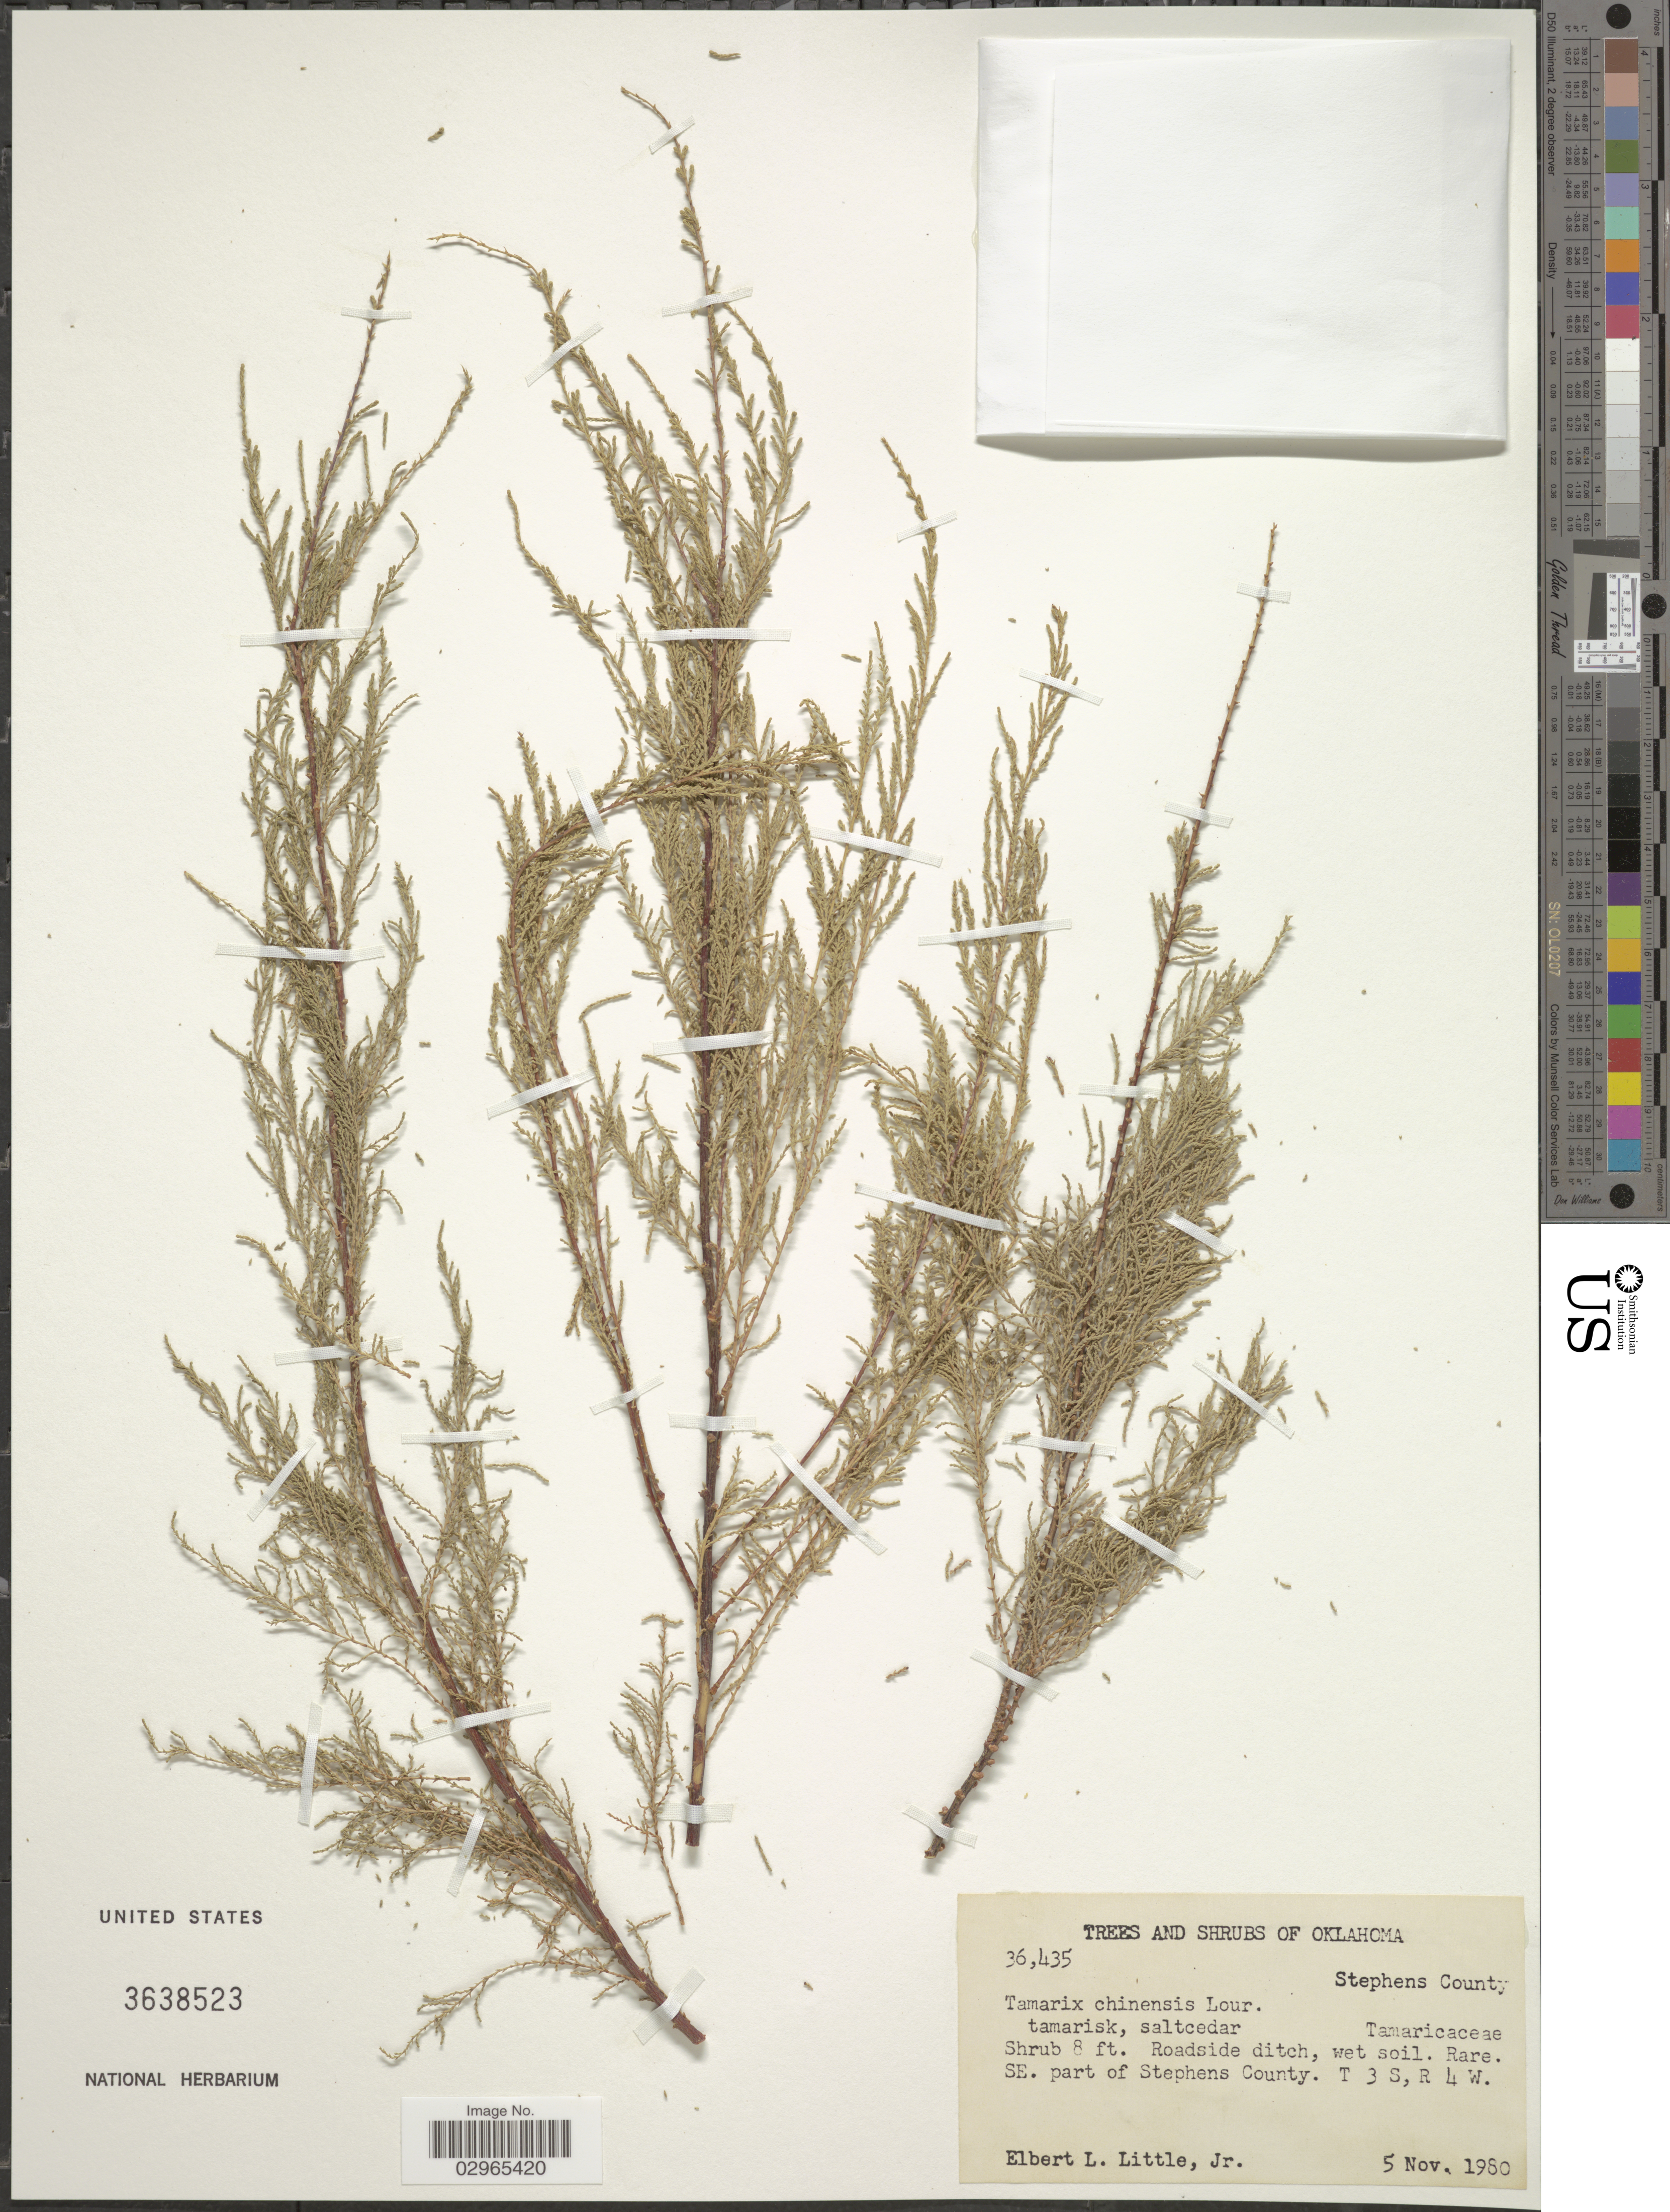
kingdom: Plantae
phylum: Tracheophyta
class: Magnoliopsida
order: Caryophyllales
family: Tamaricaceae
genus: Tamarix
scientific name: Tamarix chinensis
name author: Lour.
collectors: E. L. Little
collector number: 36435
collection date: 1980-11-05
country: United States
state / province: Oklahoma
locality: Stephens County. SE. part of Stephens County. T3S, R4W.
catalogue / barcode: US 3638523